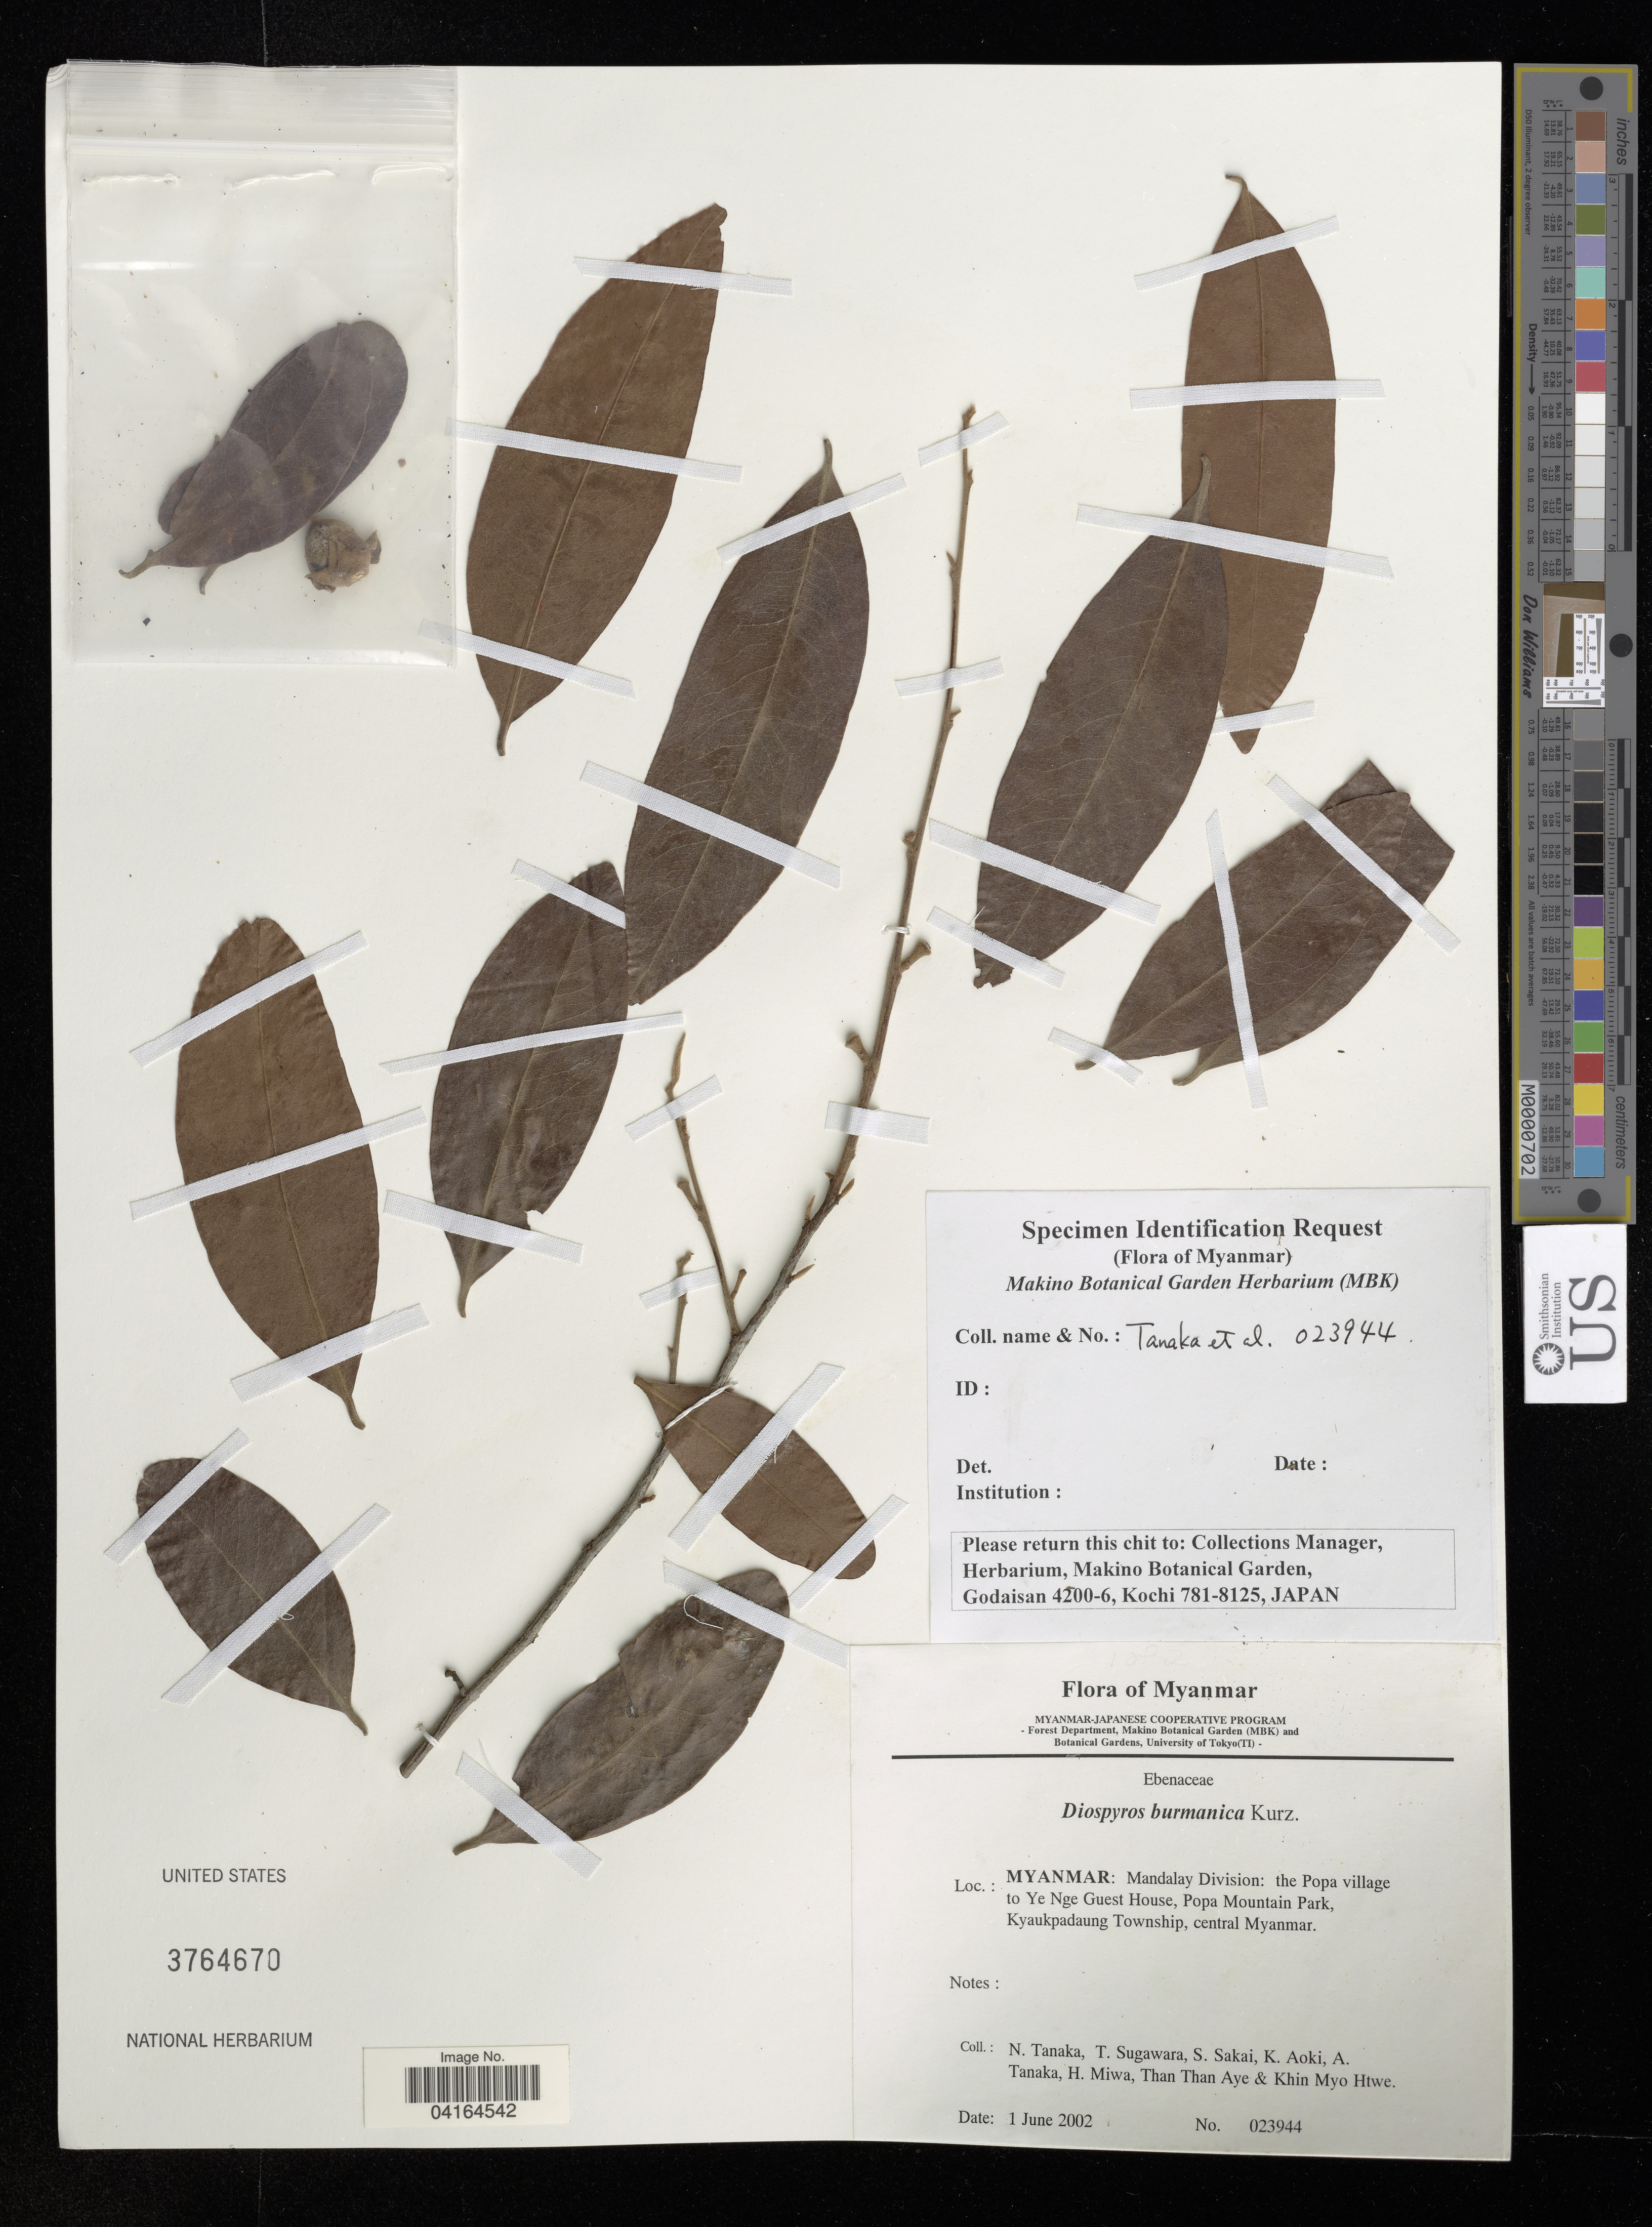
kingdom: Plantae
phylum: Tracheophyta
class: Magnoliopsida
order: Ericales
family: Ebenaceae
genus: Diospyros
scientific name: Diospyros burmanica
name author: Kurz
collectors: N. Tanaka, T. Sugawara, S. Sakai, K. Aoki & S. Sakai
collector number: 023944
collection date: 2002-06-01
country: Myanmar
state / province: Mandalay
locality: Mandalay Division: the Popa village to Ye Nge Guest House, Popa Mountain Park, Kyaukpadaung Township, central Myanmar.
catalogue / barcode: US 3764670